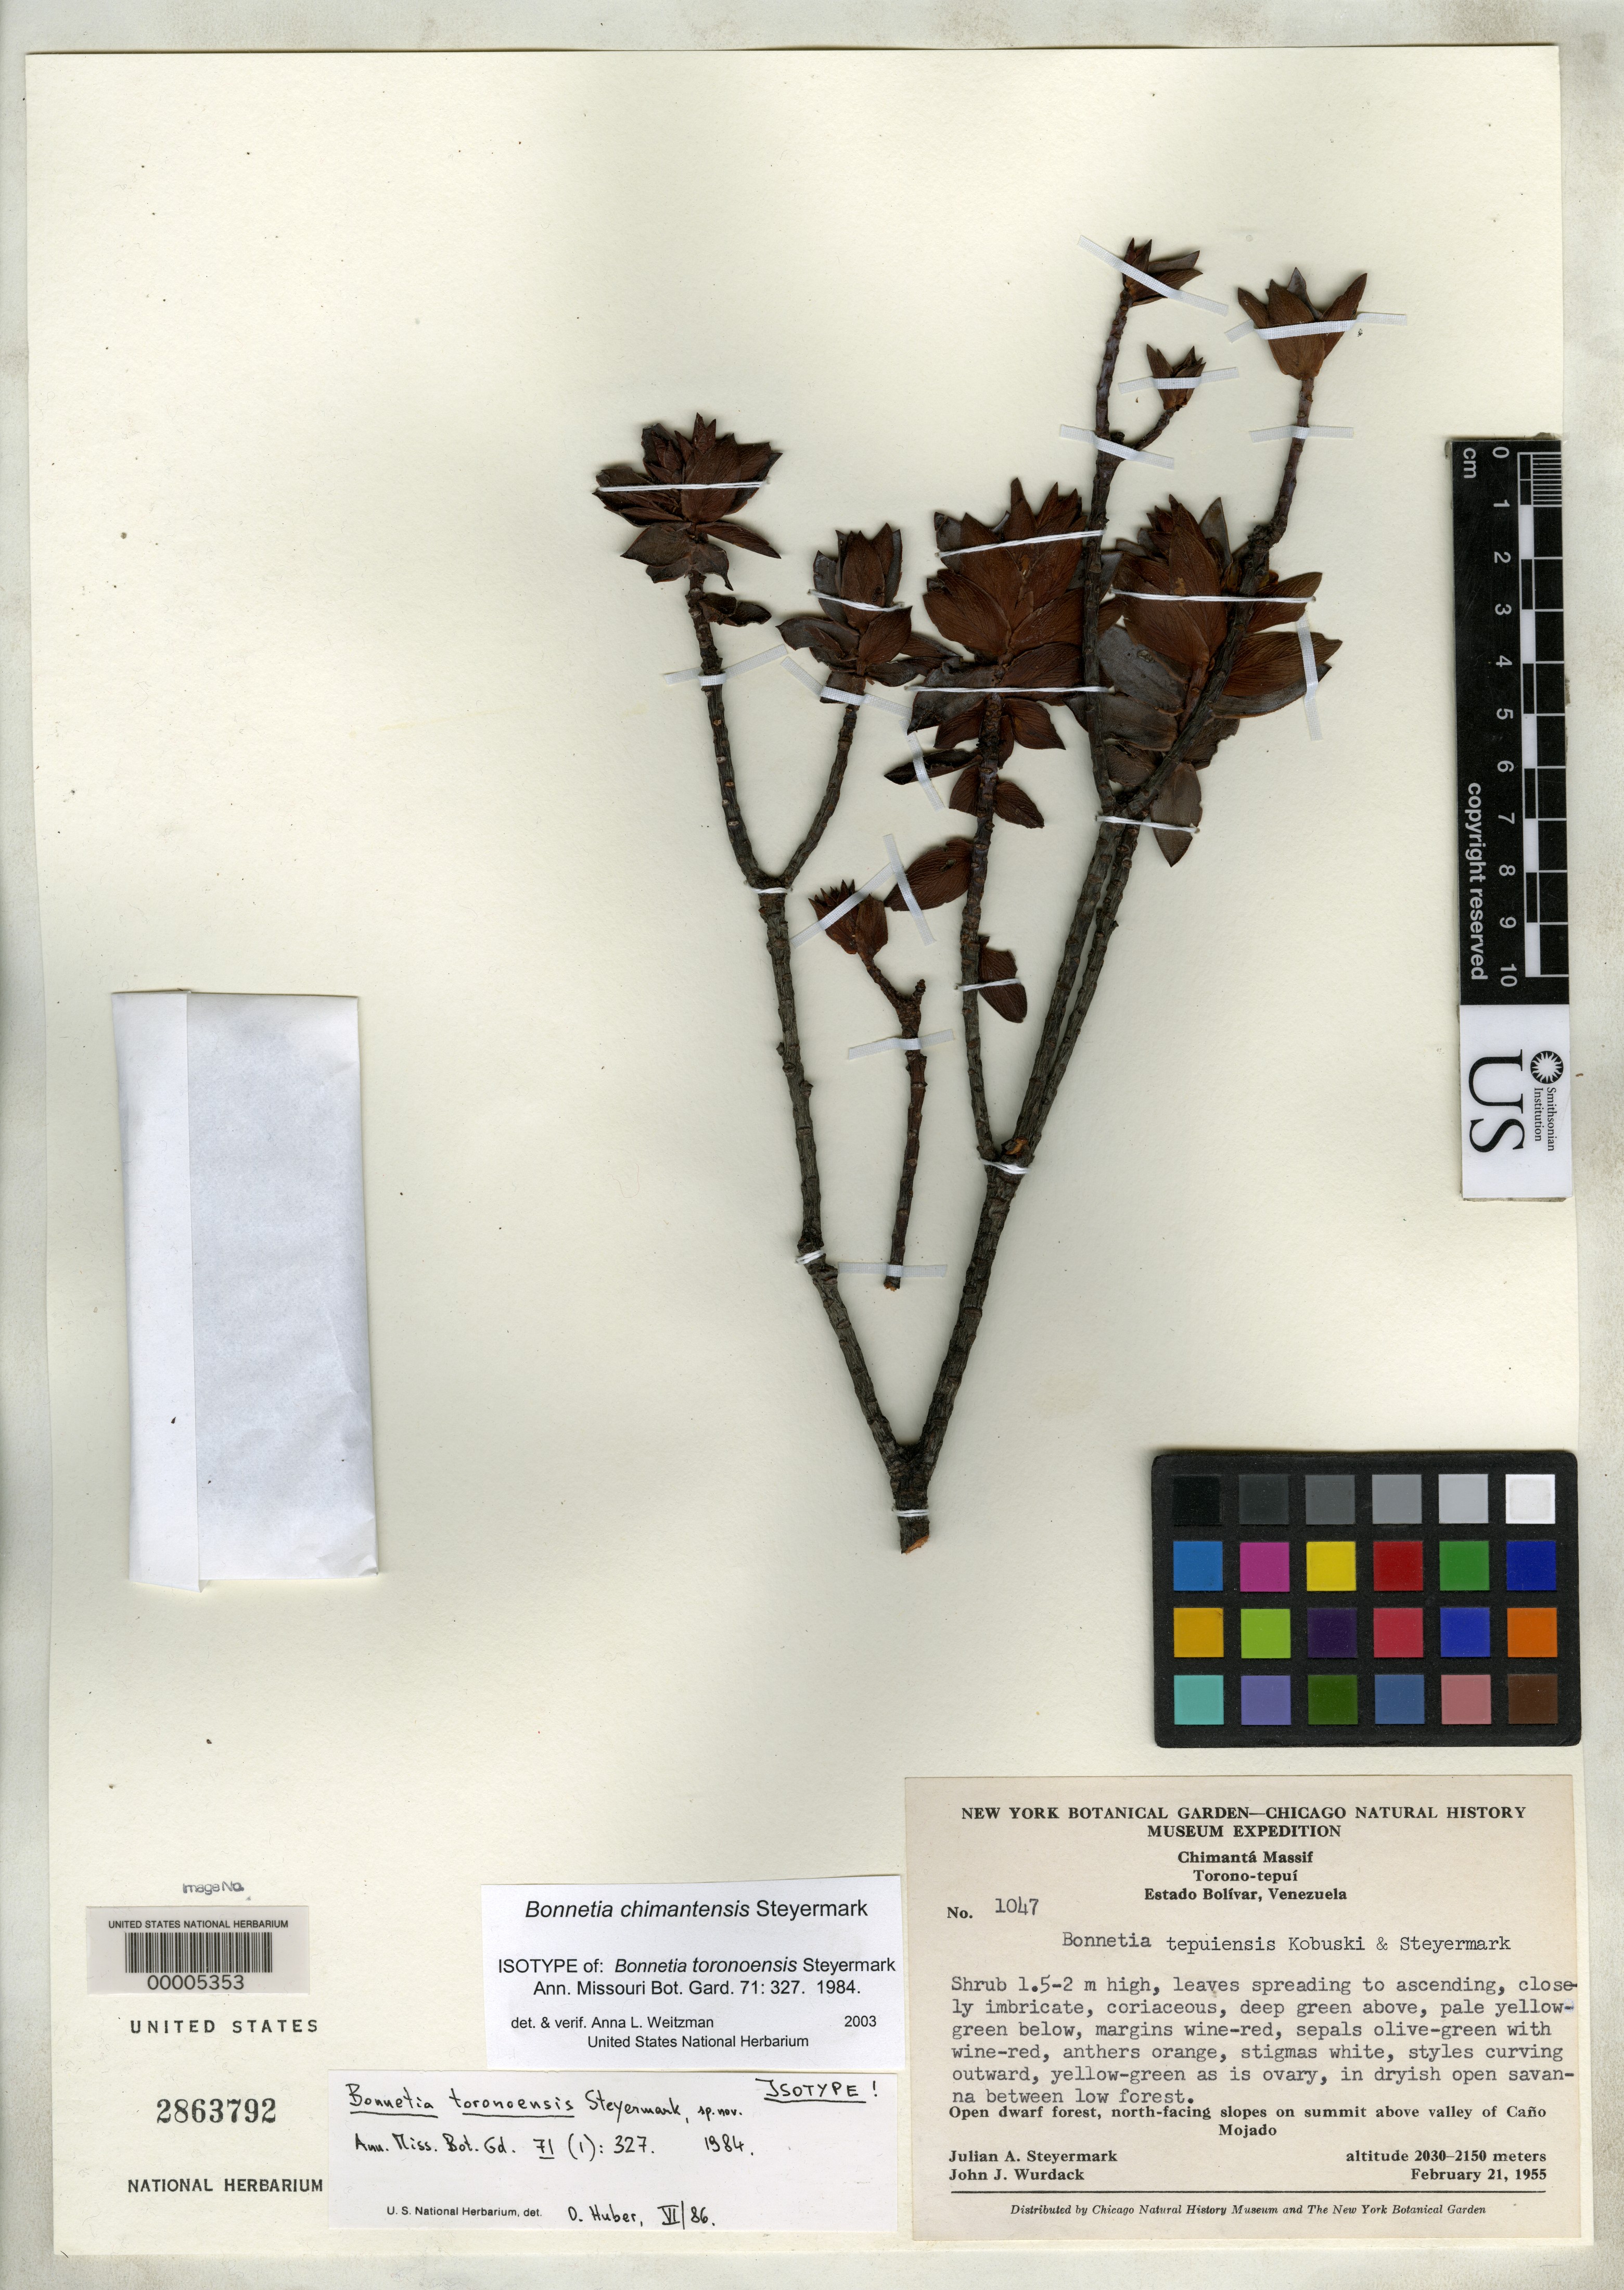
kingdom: Plantae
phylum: Tracheophyta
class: Magnoliopsida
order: Malpighiales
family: Bonnetiaceae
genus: Bonnetia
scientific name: Bonnetia toronoensis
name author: Steyerm.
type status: Isotype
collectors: J. Steyermark & J. J. Wurdack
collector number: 1047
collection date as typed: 21 Feb 1955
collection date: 1955-02-21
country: Venezuela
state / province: Bolivar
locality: Torono-tepui, summit above valley of Cano Mojado.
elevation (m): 2030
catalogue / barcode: US 2863792